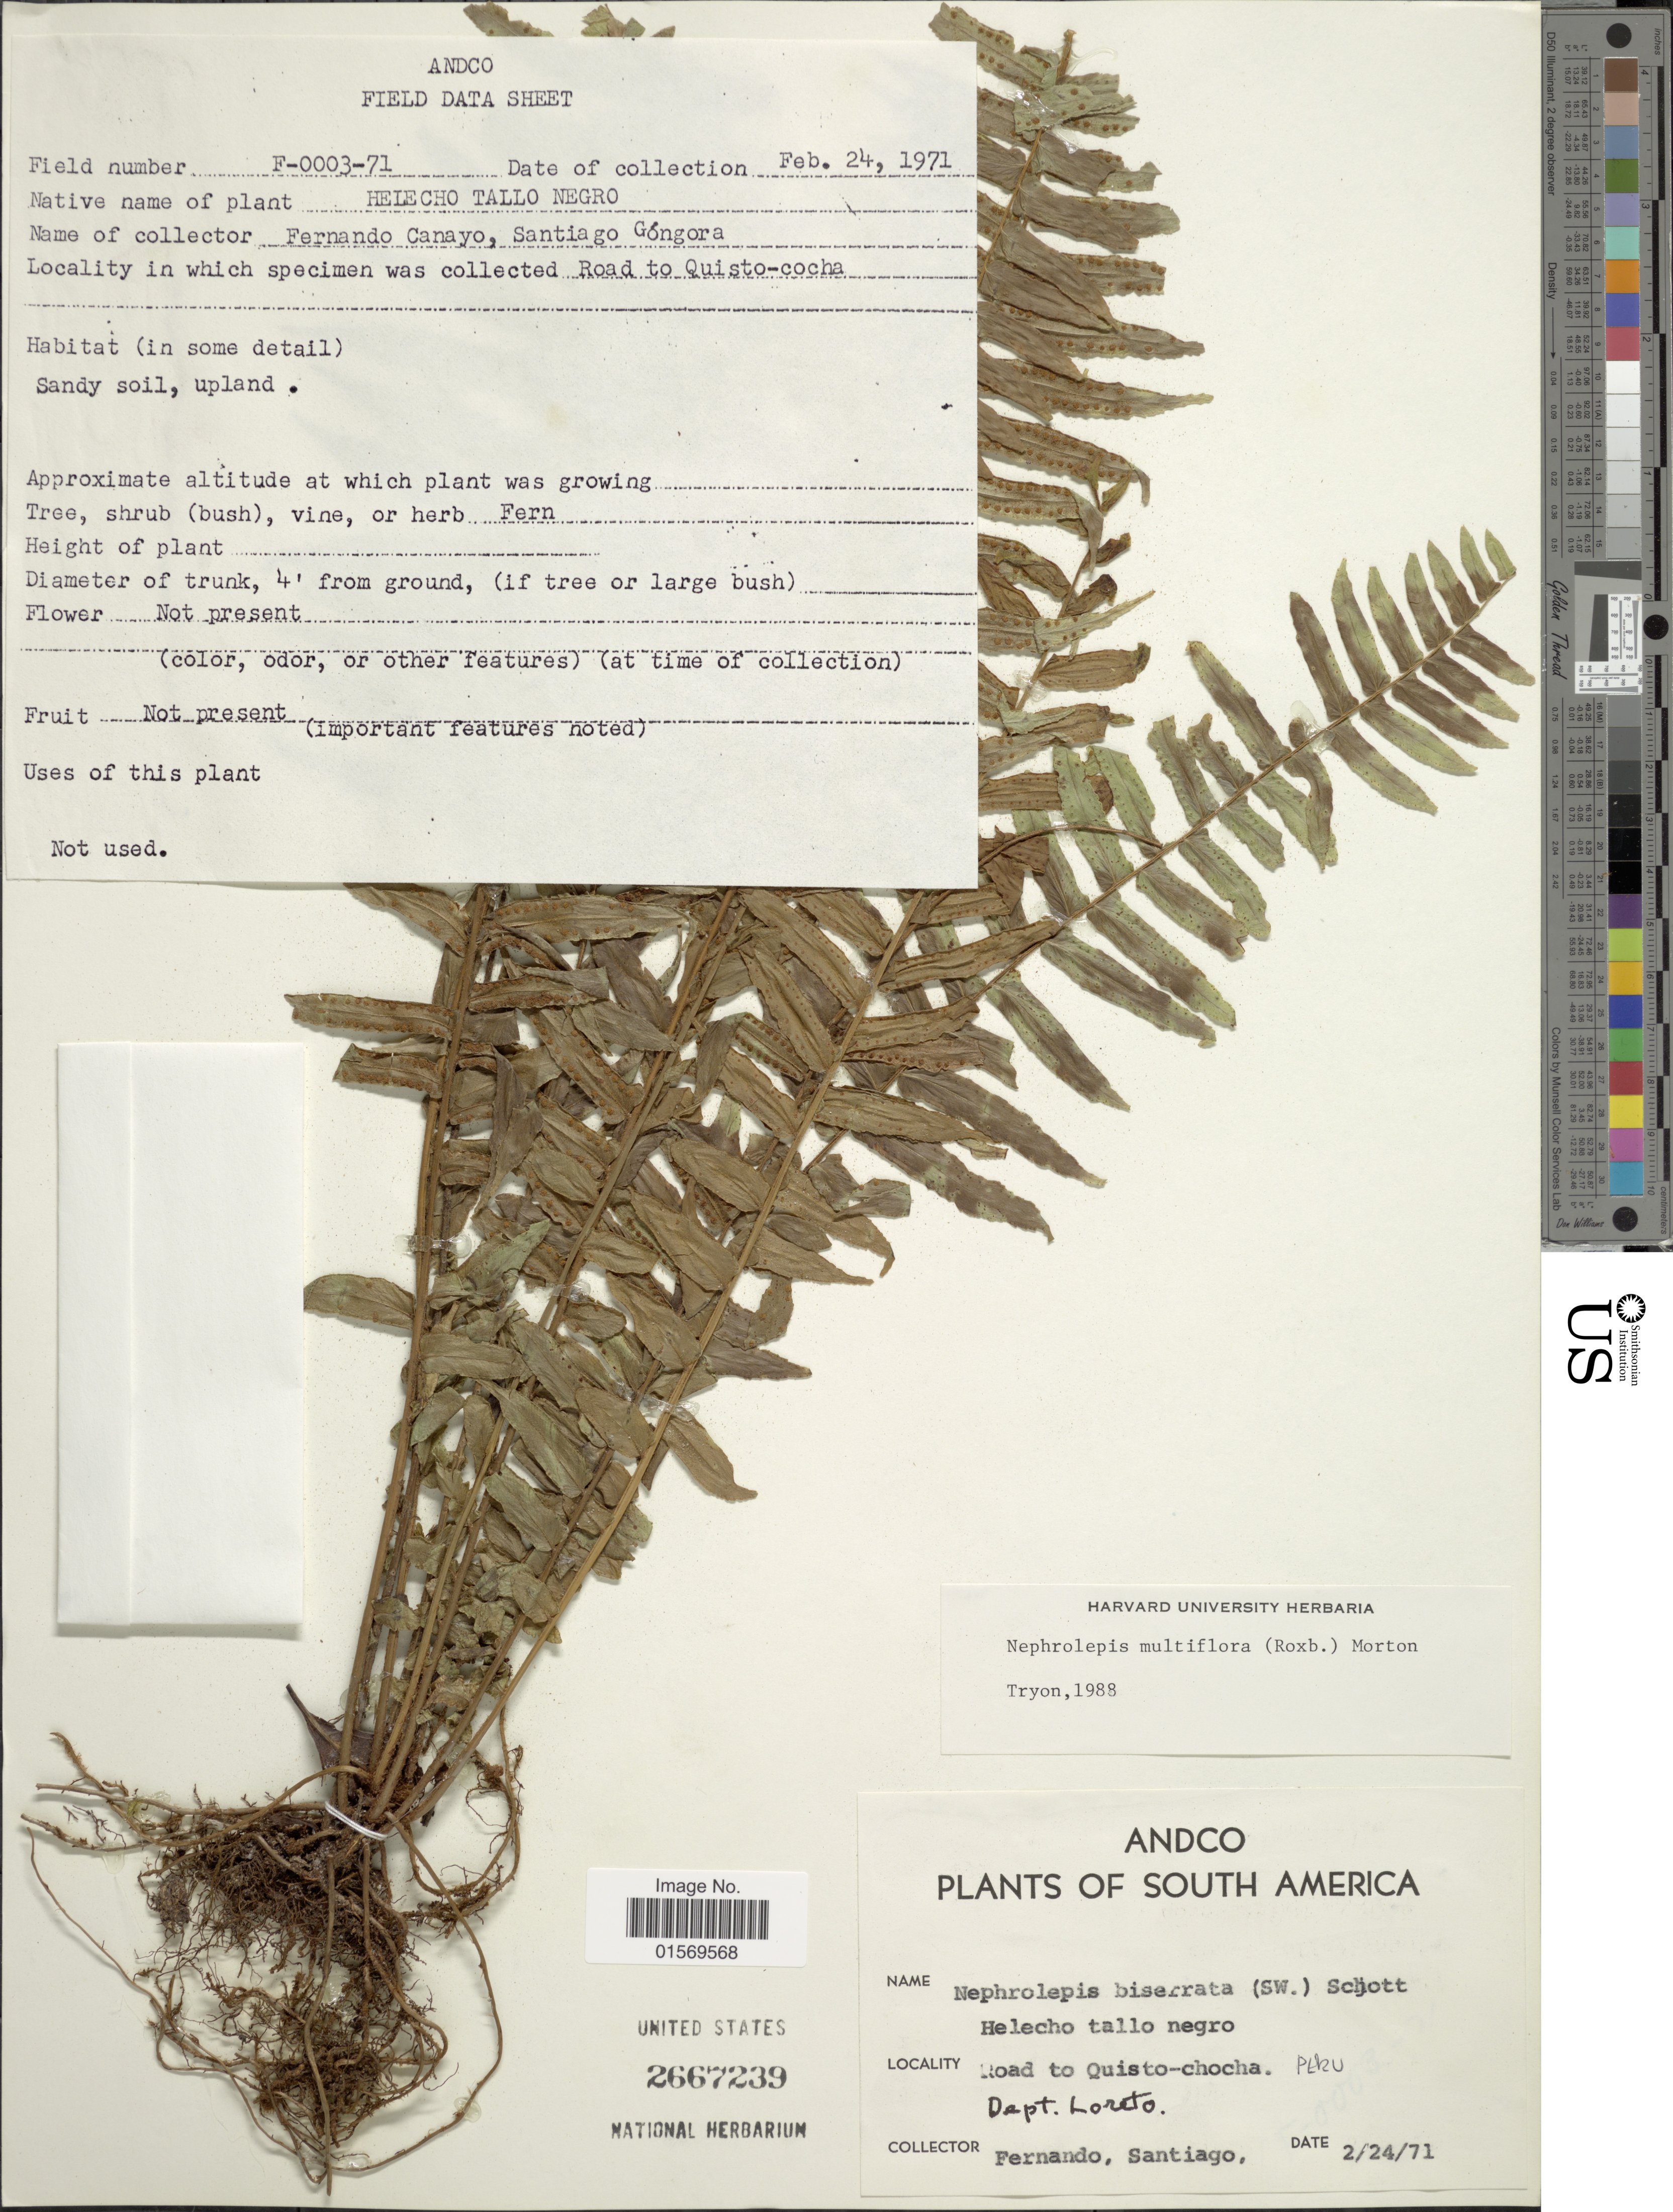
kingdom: Plantae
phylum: Tracheophyta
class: Polypodiopsida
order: Polypodiales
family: Nephrolepidaceae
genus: Nephrolepis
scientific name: Nephrolepis biserrata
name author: (Sw.) Schott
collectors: -- Fernando & -. Santiago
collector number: F-0003-71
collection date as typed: Transcribed d/m/y: 24/2/71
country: Peru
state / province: Loreto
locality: Road to Quisto-chocha.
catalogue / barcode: US 2667239